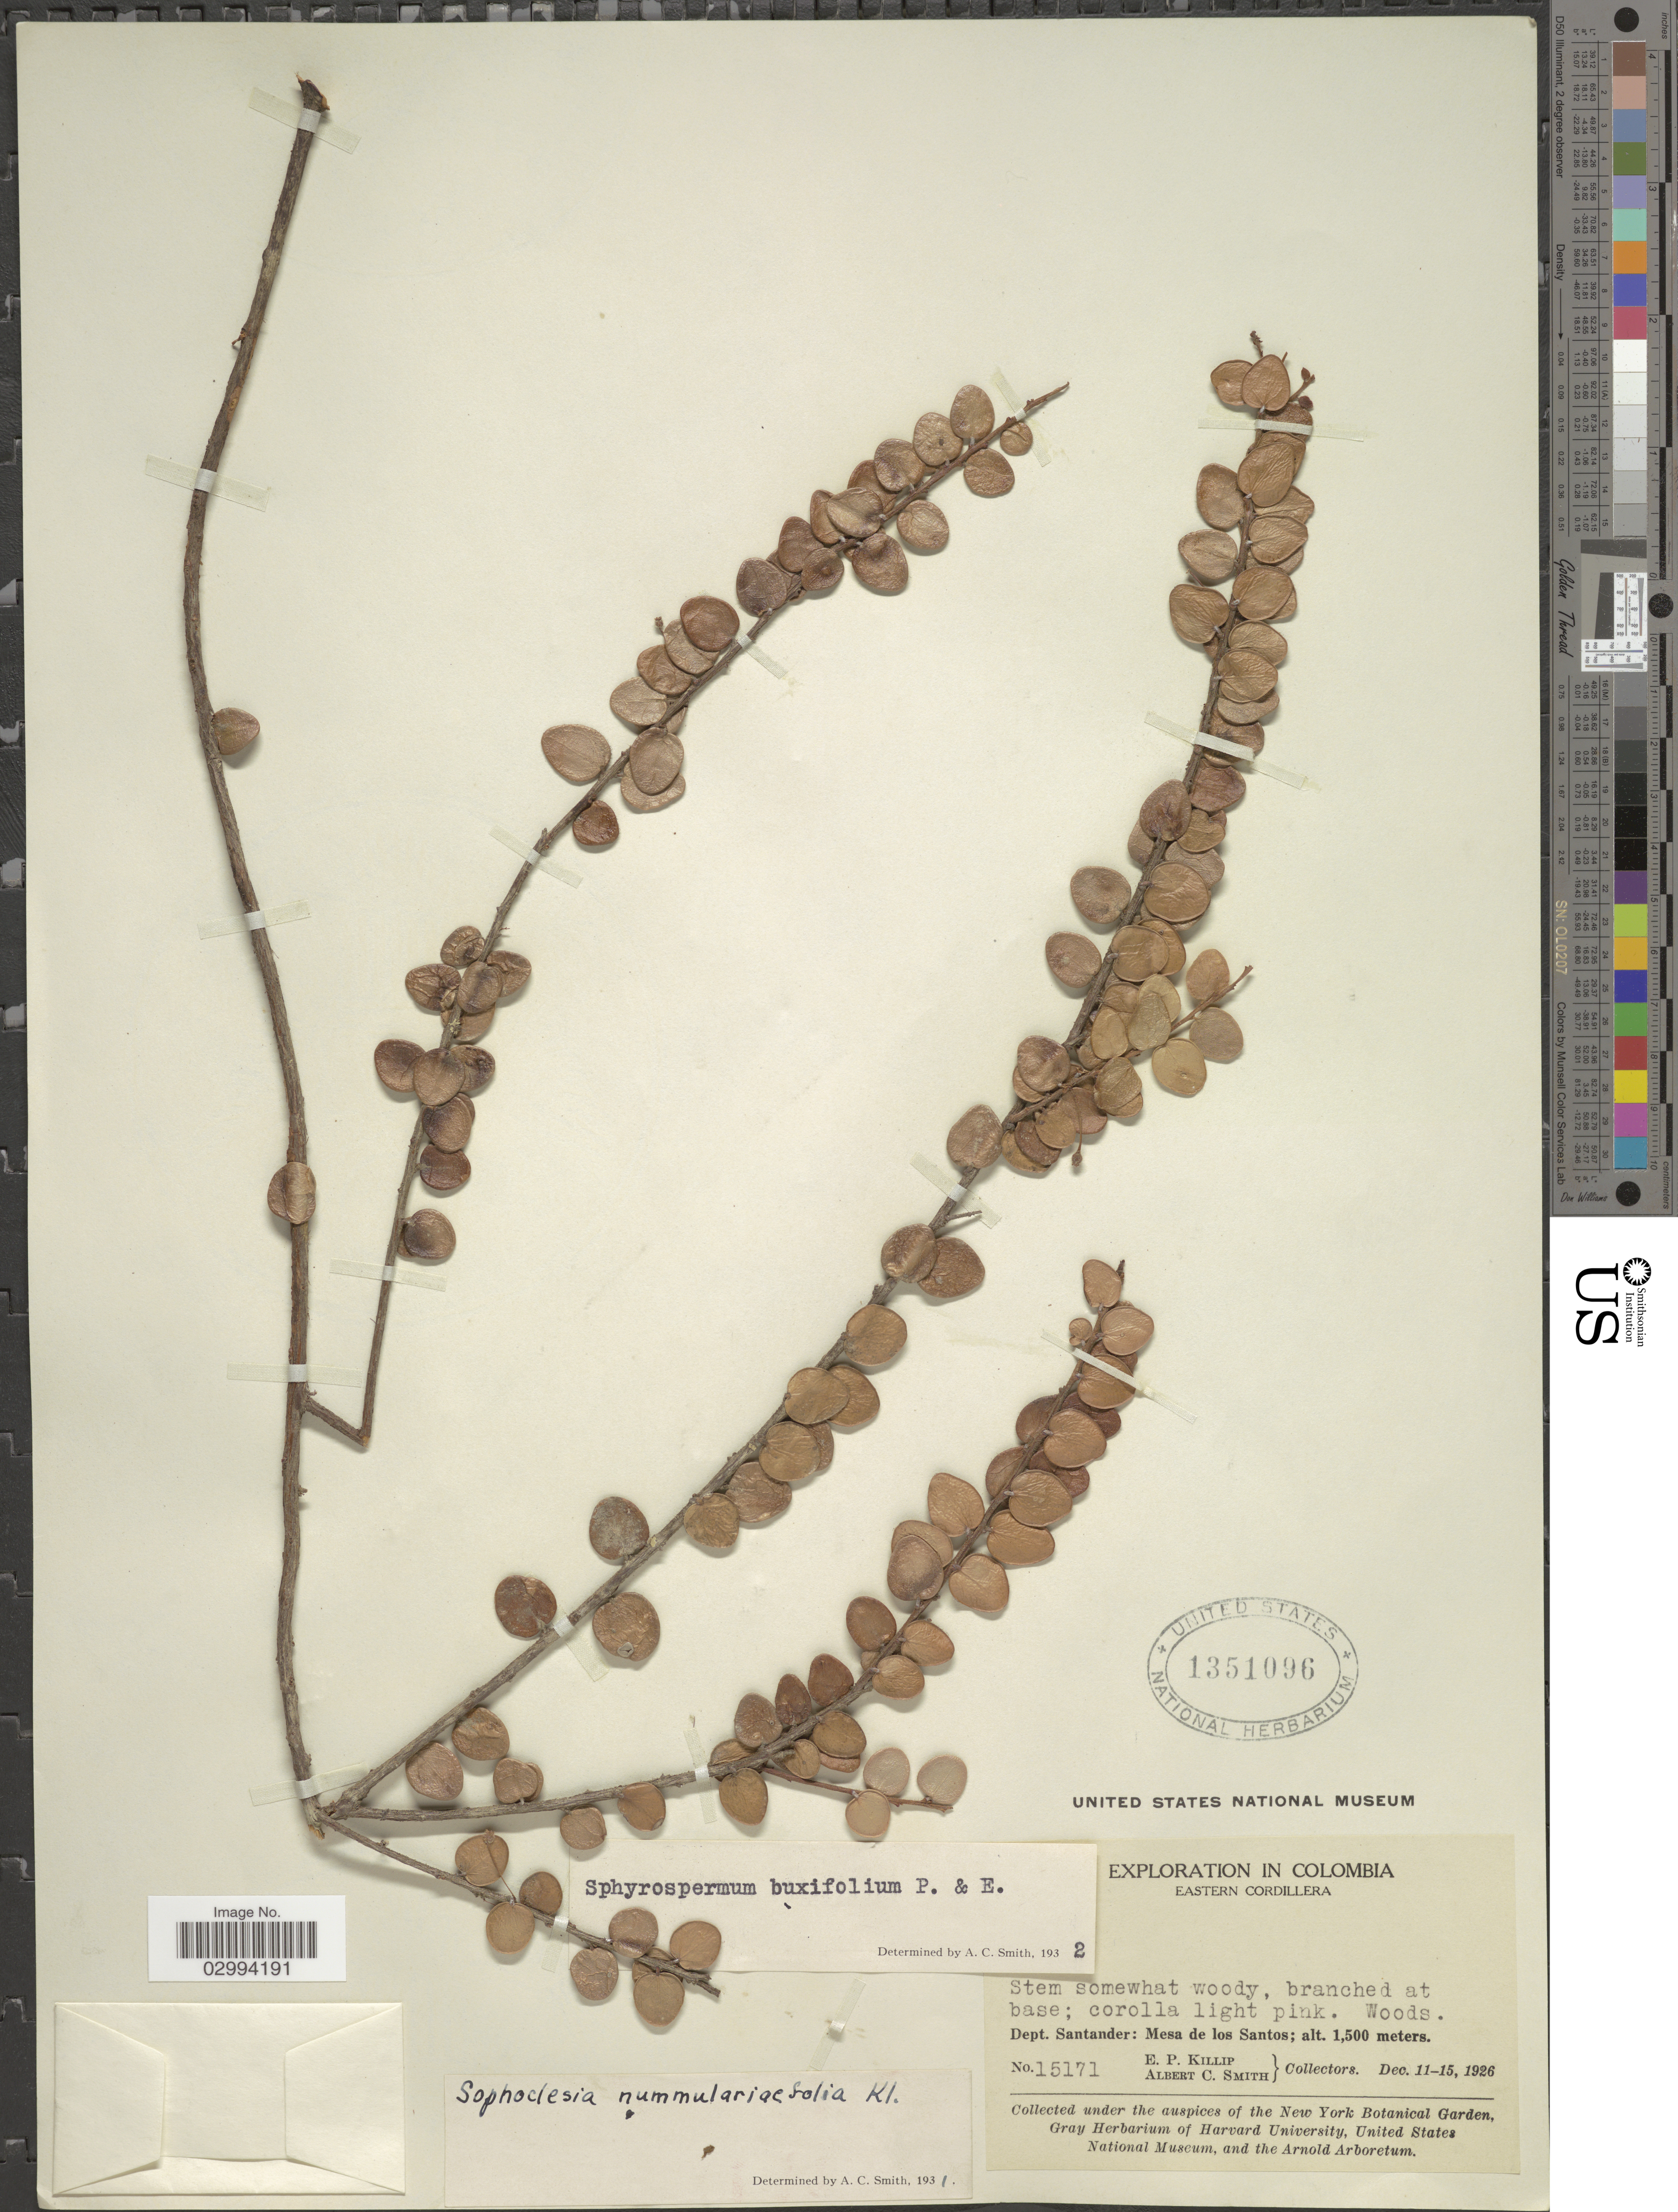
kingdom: Plantae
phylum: Tracheophyta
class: Magnoliopsida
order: Ericales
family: Ericaceae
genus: Sphyrospermum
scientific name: Sphyrospermum buxifolium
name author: Poepp. & Endl.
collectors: E. P. Killip & A. C. Smith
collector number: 15171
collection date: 1926-12-11/1926-12-15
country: Colombia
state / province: Santander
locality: Eastern Cordillera. Dept. Santander: Mesa de los Santos.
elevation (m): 1500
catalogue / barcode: US 1351096